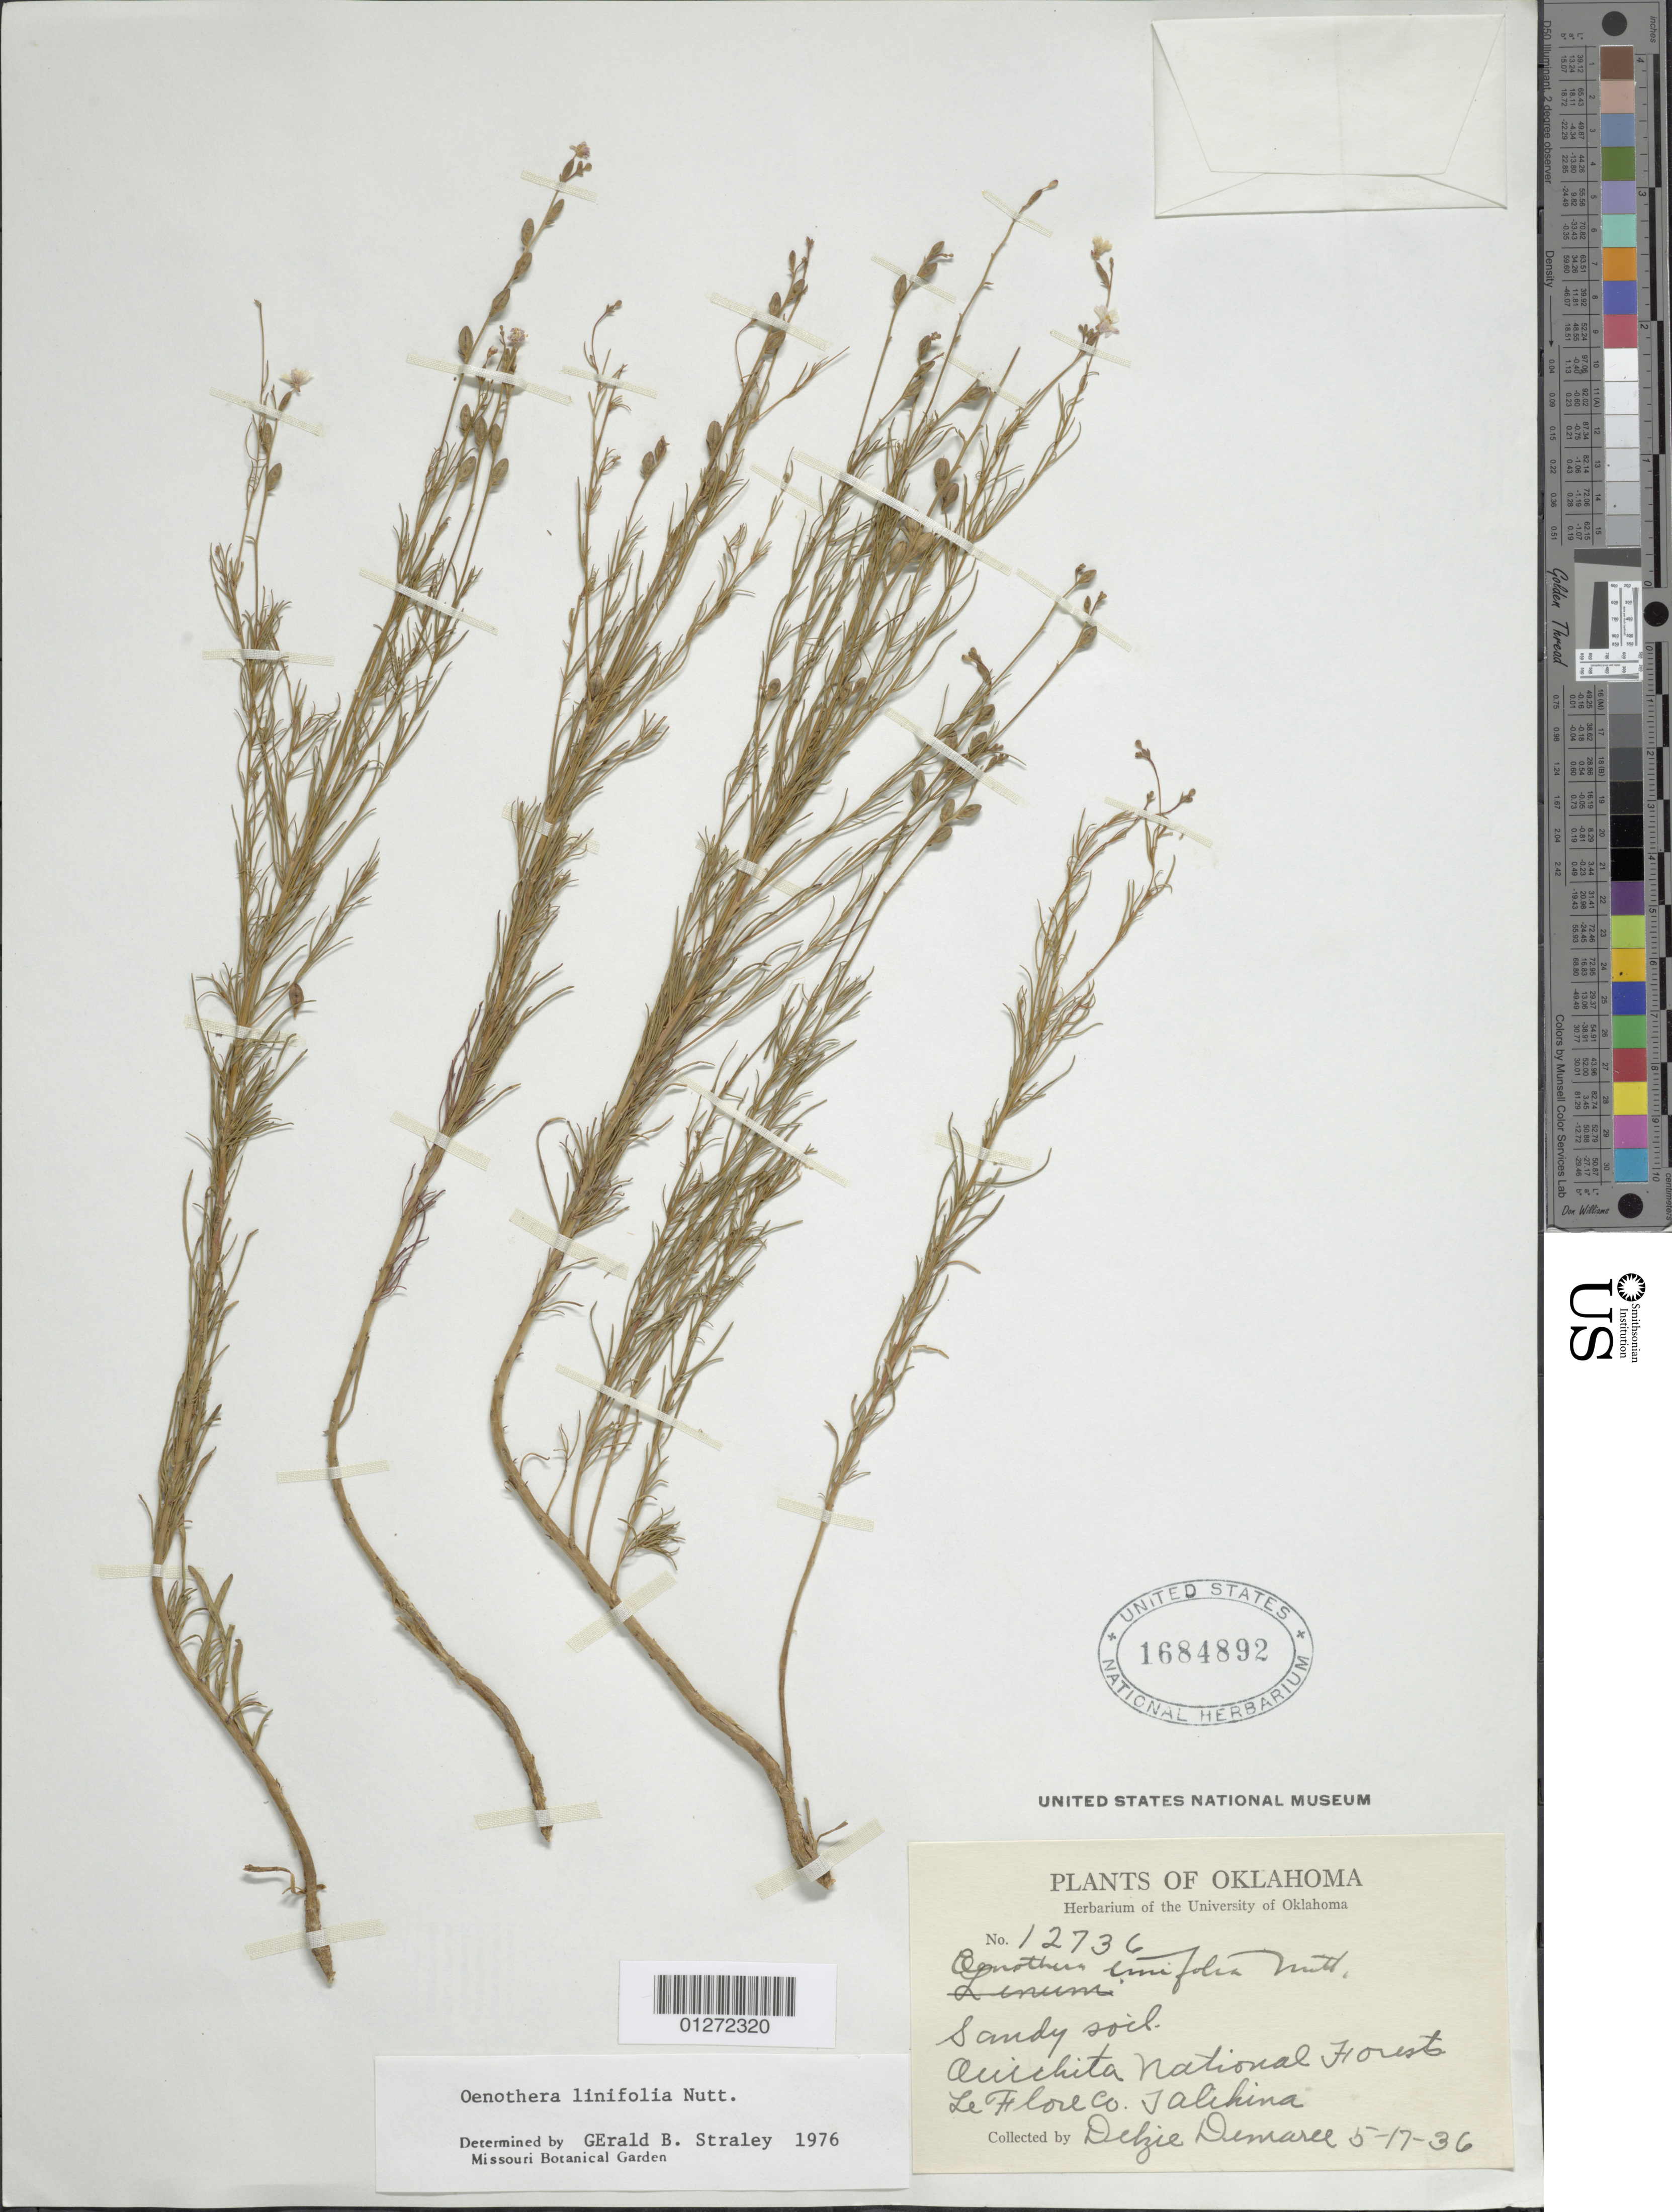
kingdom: Plantae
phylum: Tracheophyta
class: Magnoliopsida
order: Myrtales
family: Onagraceae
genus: Oenothera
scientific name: Oenothera linifolia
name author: Nutt.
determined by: Straley, G. B.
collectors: D. Demaree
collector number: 1273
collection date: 1936-05-17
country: United States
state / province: Oklahoma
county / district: Le Flore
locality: Talihina, Ouachita National Forest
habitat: sandy soil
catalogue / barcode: US 1684892